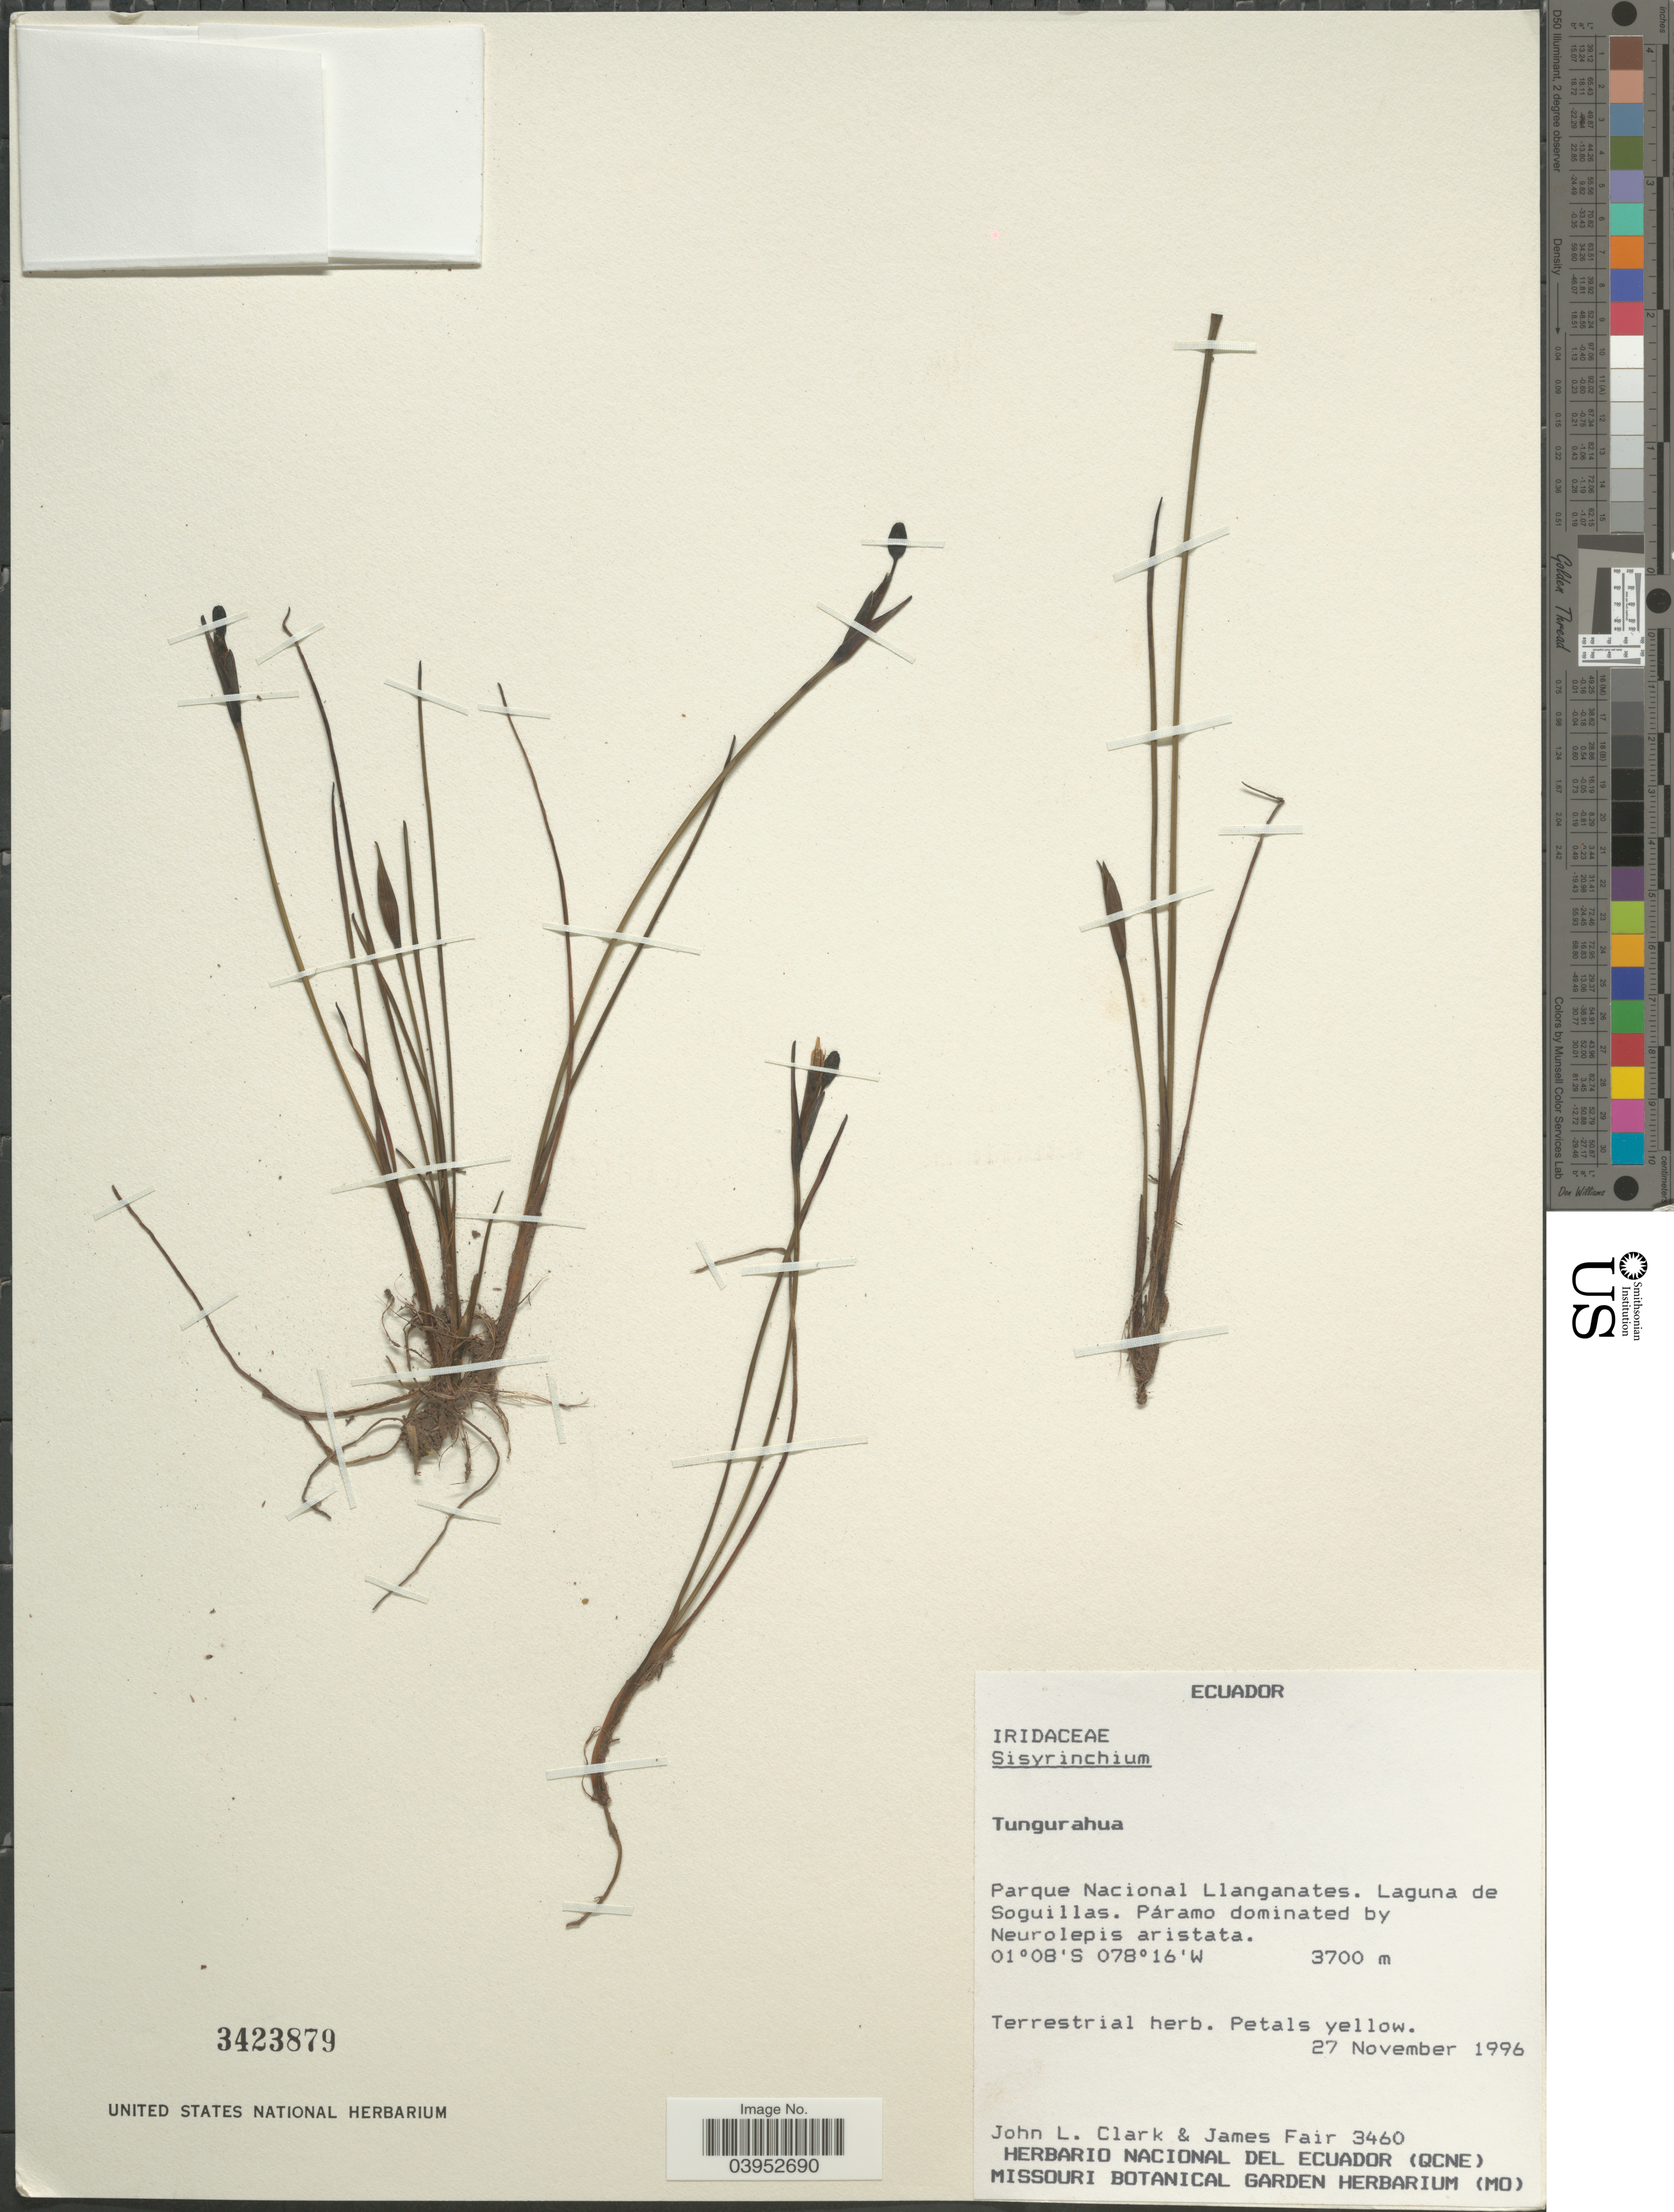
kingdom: Plantae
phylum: Tracheophyta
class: Liliopsida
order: Asparagales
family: Iridaceae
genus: Sisyrinchium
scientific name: Sisyrinchium sp.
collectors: J. L. Clark & J. Fair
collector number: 3460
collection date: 1996-11-27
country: Ecuador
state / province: Tungurahua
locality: Parque Nacional Llanganates. Laguna de Soguillas.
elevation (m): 3700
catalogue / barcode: US 3423879